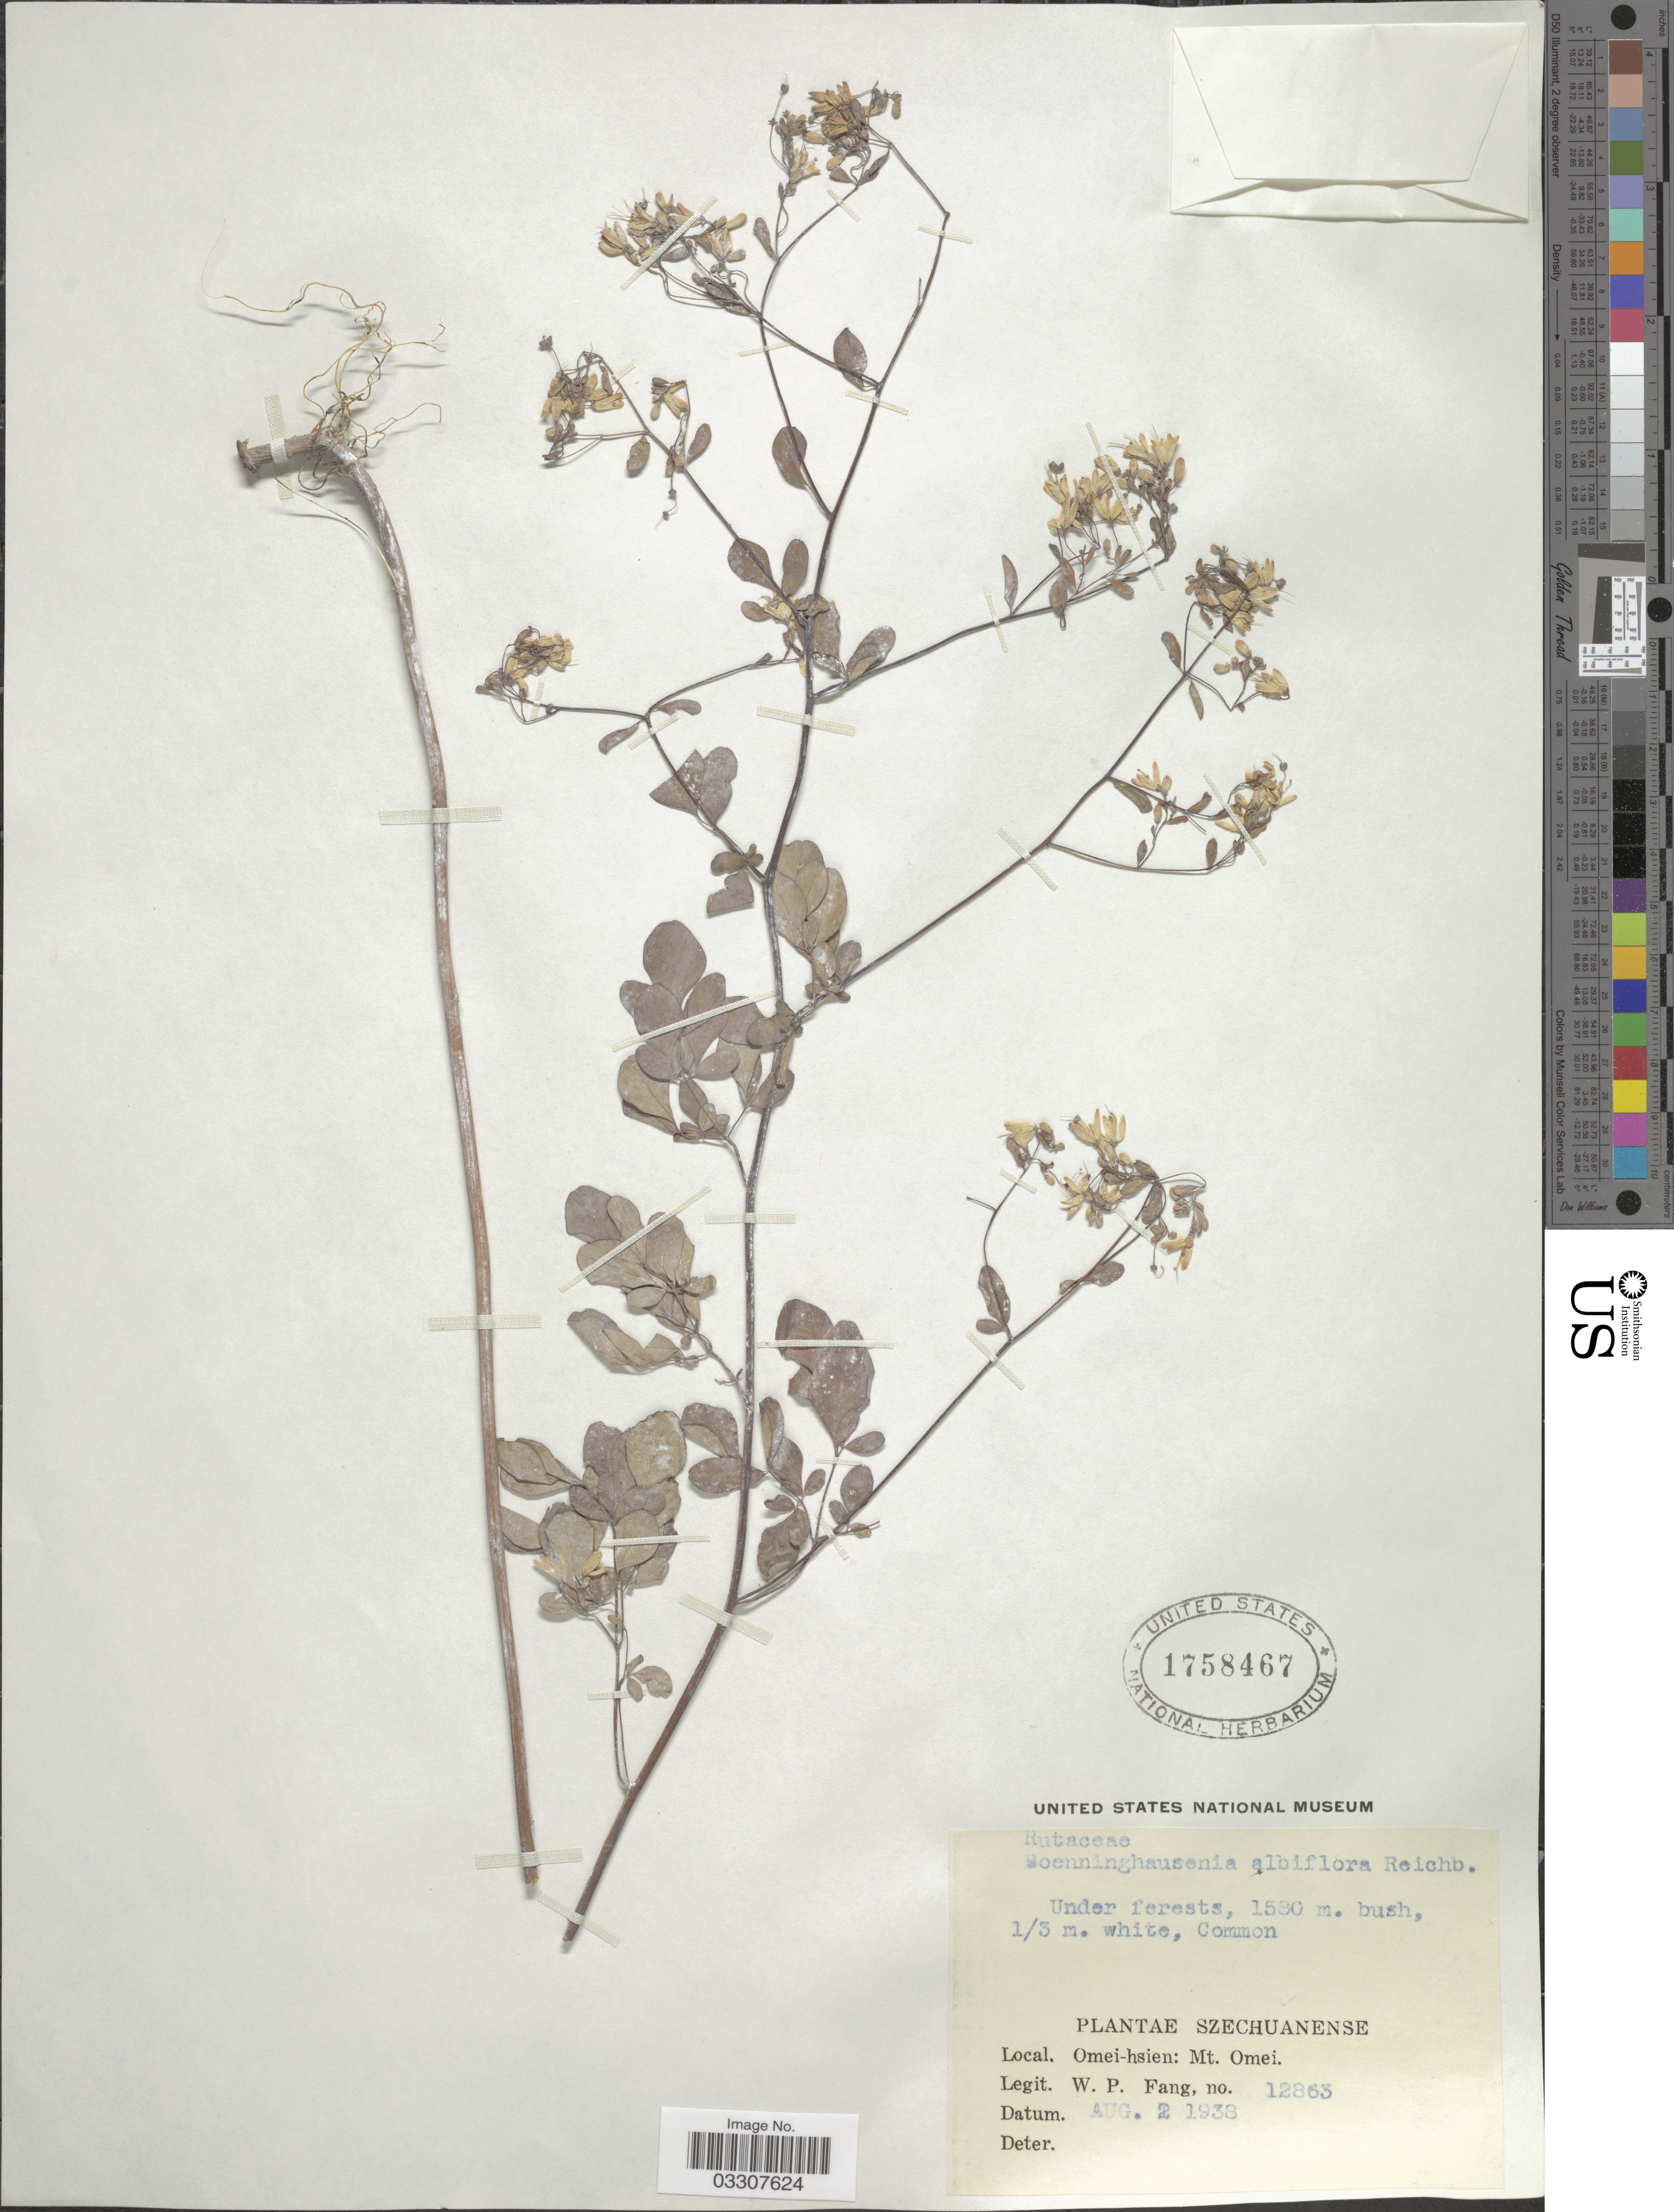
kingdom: Plantae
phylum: Tracheophyta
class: Magnoliopsida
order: Sapindales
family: Rutaceae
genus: Boenninghausenia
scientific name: Boenninghausenia albiflora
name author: (Hook.) Meisn.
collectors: W. P. Fang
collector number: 12863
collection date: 1938-08-02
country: China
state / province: Sichuan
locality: Szechuanense. Omei-hsien: Mt. Omei.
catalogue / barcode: US 1758467